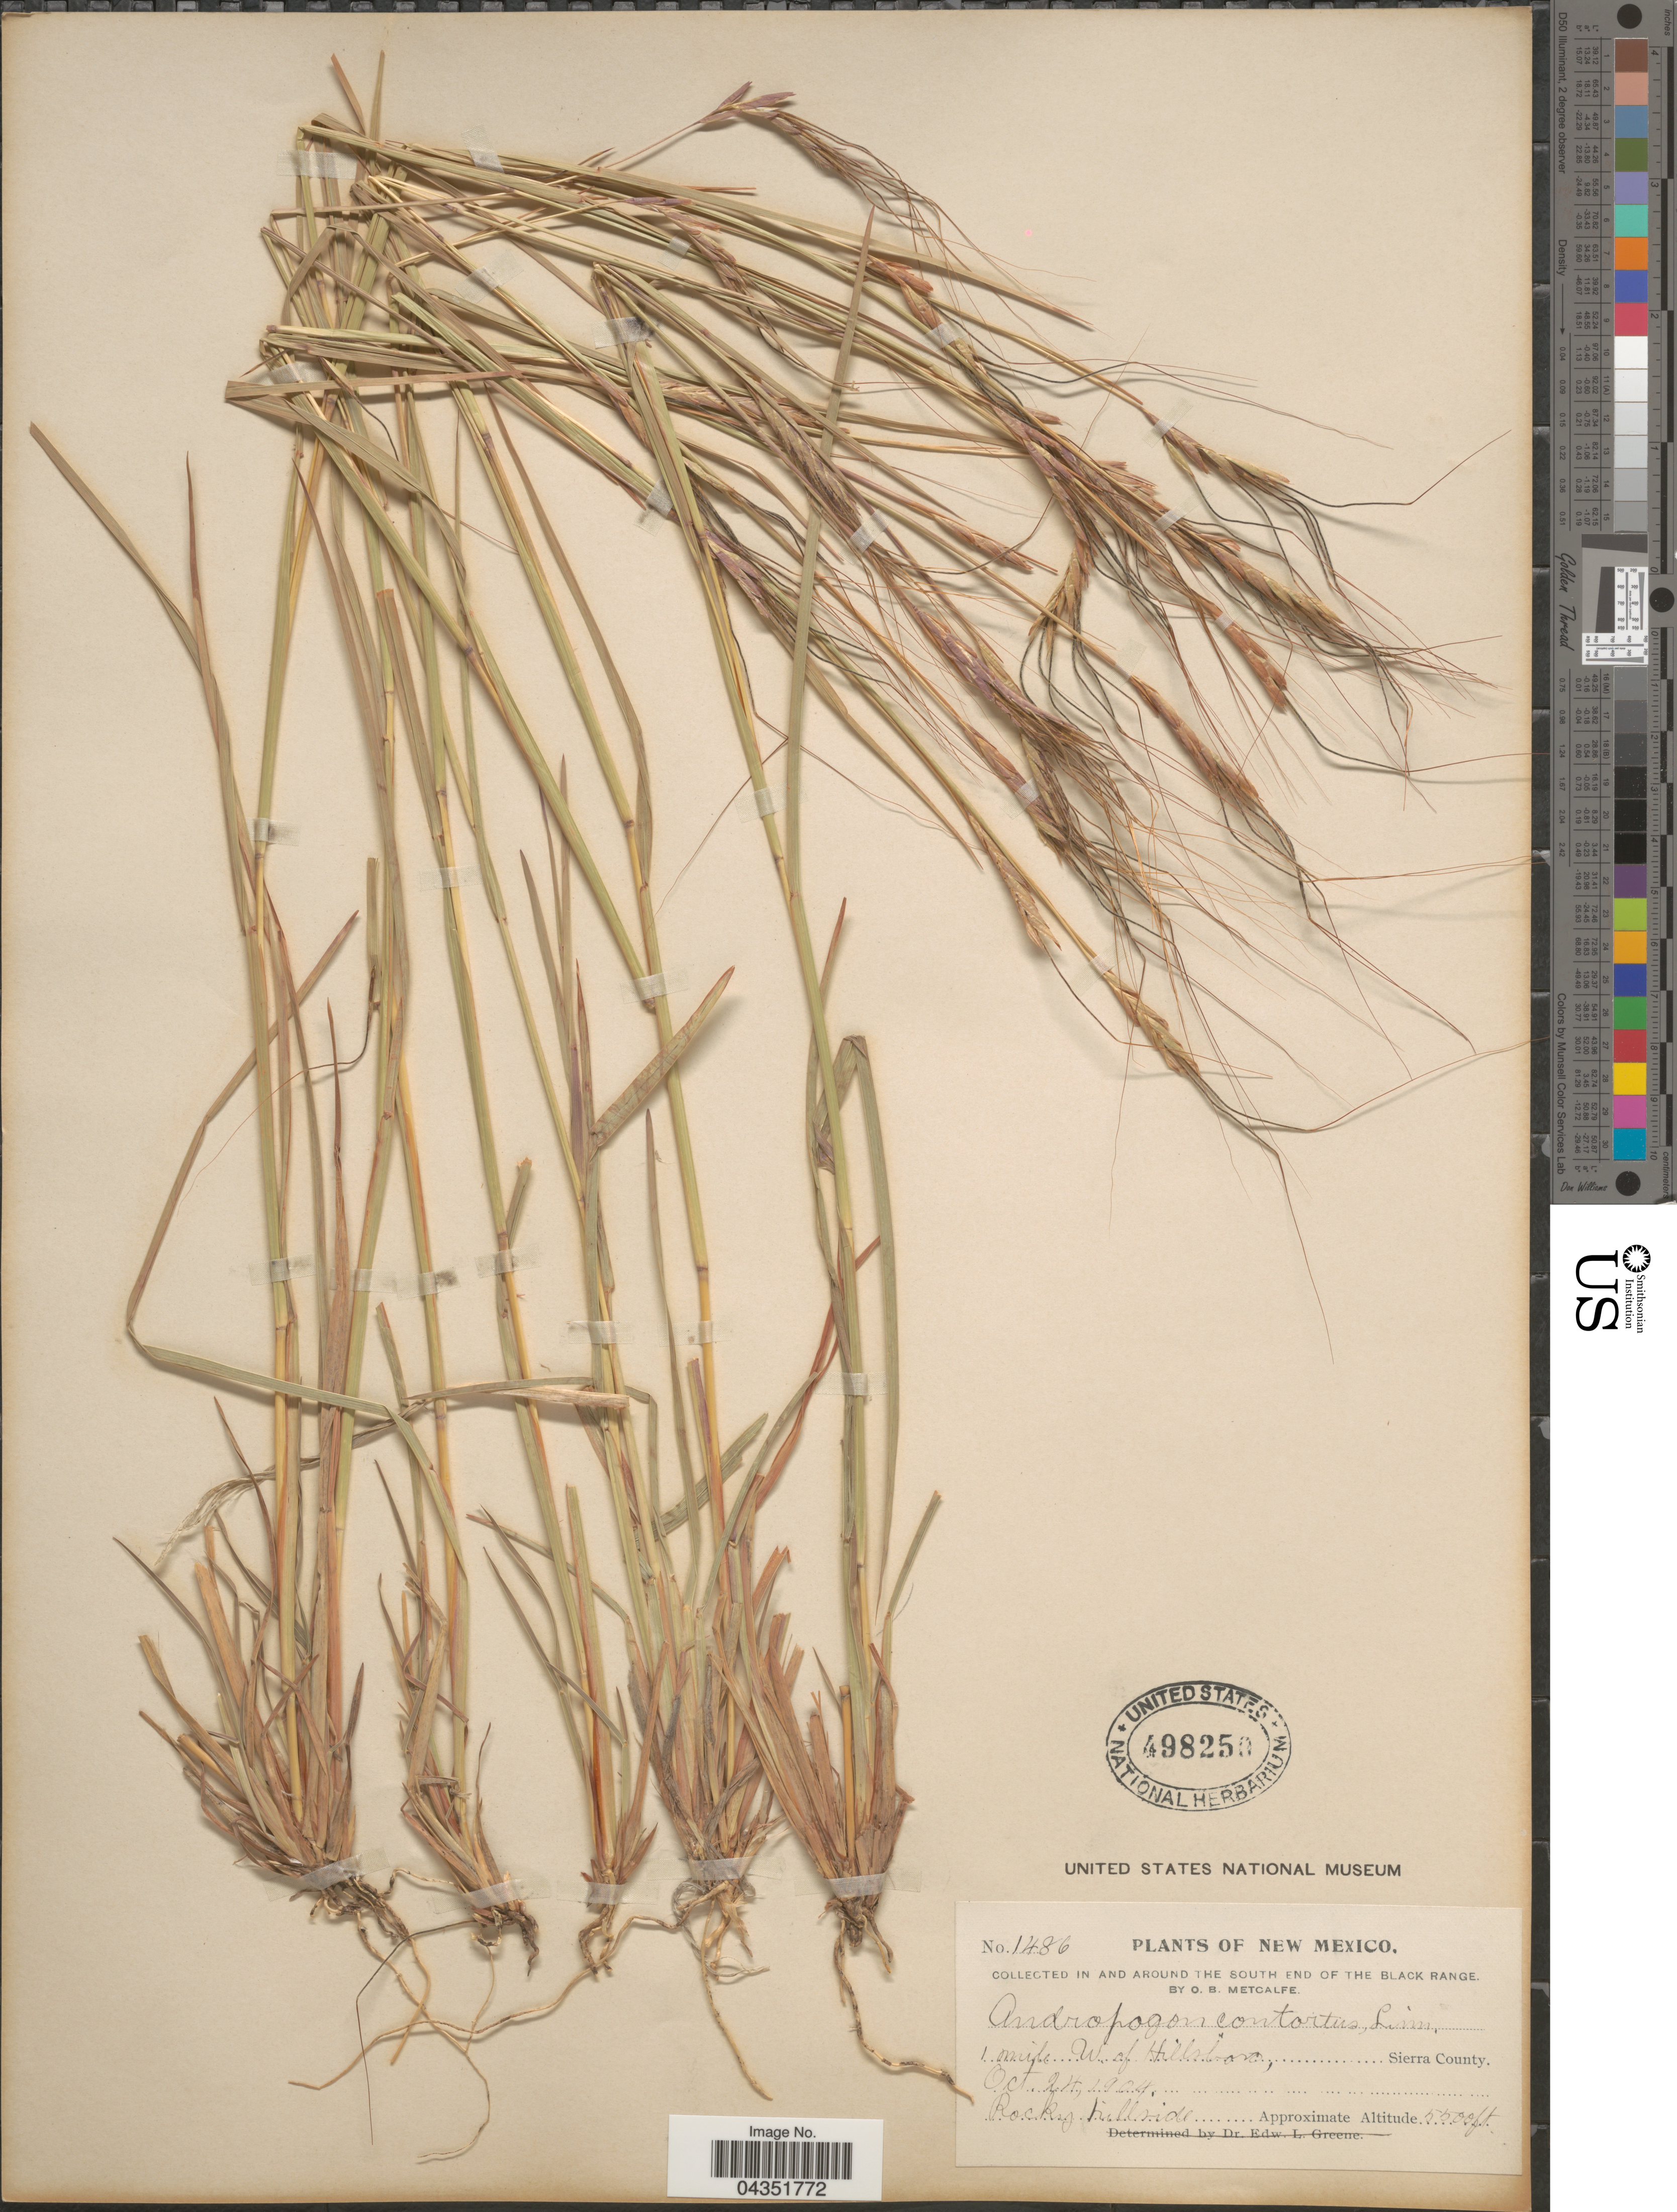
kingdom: Plantae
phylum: Tracheophyta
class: Liliopsida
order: Poales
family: Poaceae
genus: Heteropogon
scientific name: Heteropogon contortus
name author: (L.) P. Beauv. ex Roem. & Schult.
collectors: O. B. Metcalfe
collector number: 1486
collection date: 1904-10-24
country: United States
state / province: New Mexico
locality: In and around the south end of the Black Range. 1 mile W. of Hillsboro, Sierra County.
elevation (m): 1676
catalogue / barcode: US 498250